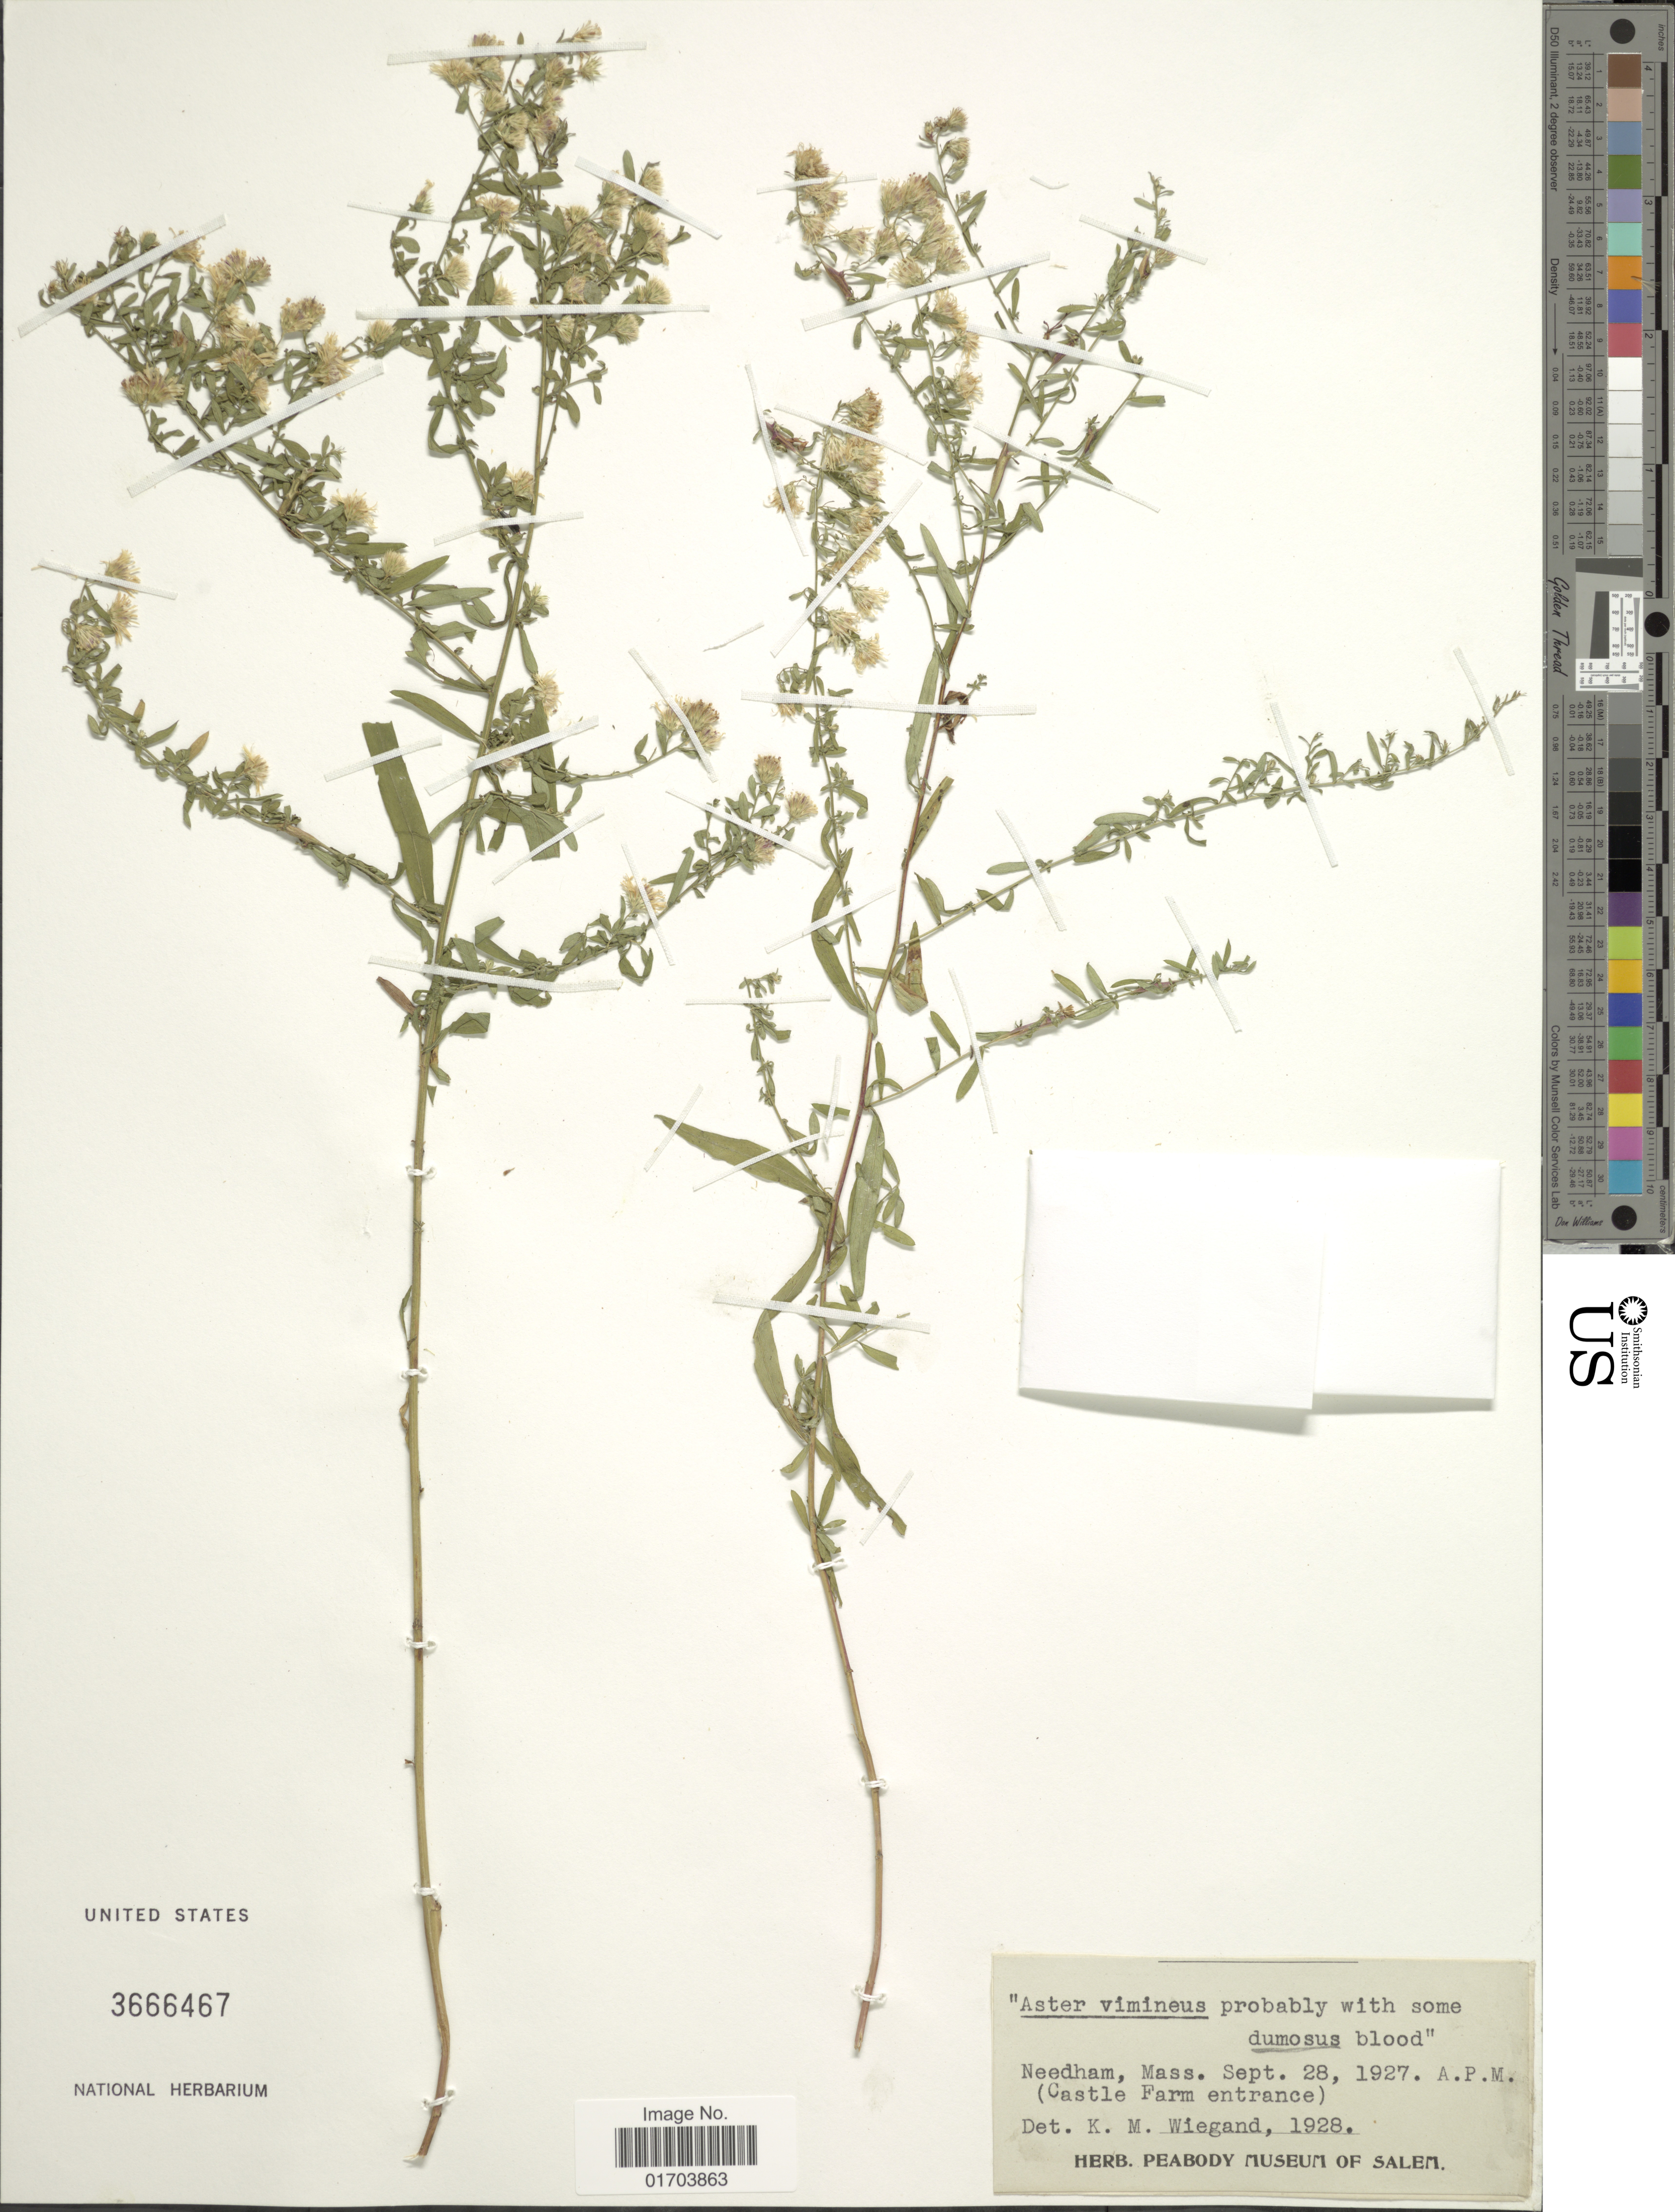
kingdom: Plantae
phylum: Tracheophyta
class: Magnoliopsida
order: Asterales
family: Asteraceae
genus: Symphyotrichum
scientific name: Symphyotrichum racemosum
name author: (Elliott) G.L. Nesom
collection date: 1927-09-28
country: United States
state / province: Massachusetts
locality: Needham (Castle Farm Entrance)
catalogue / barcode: US 3666467